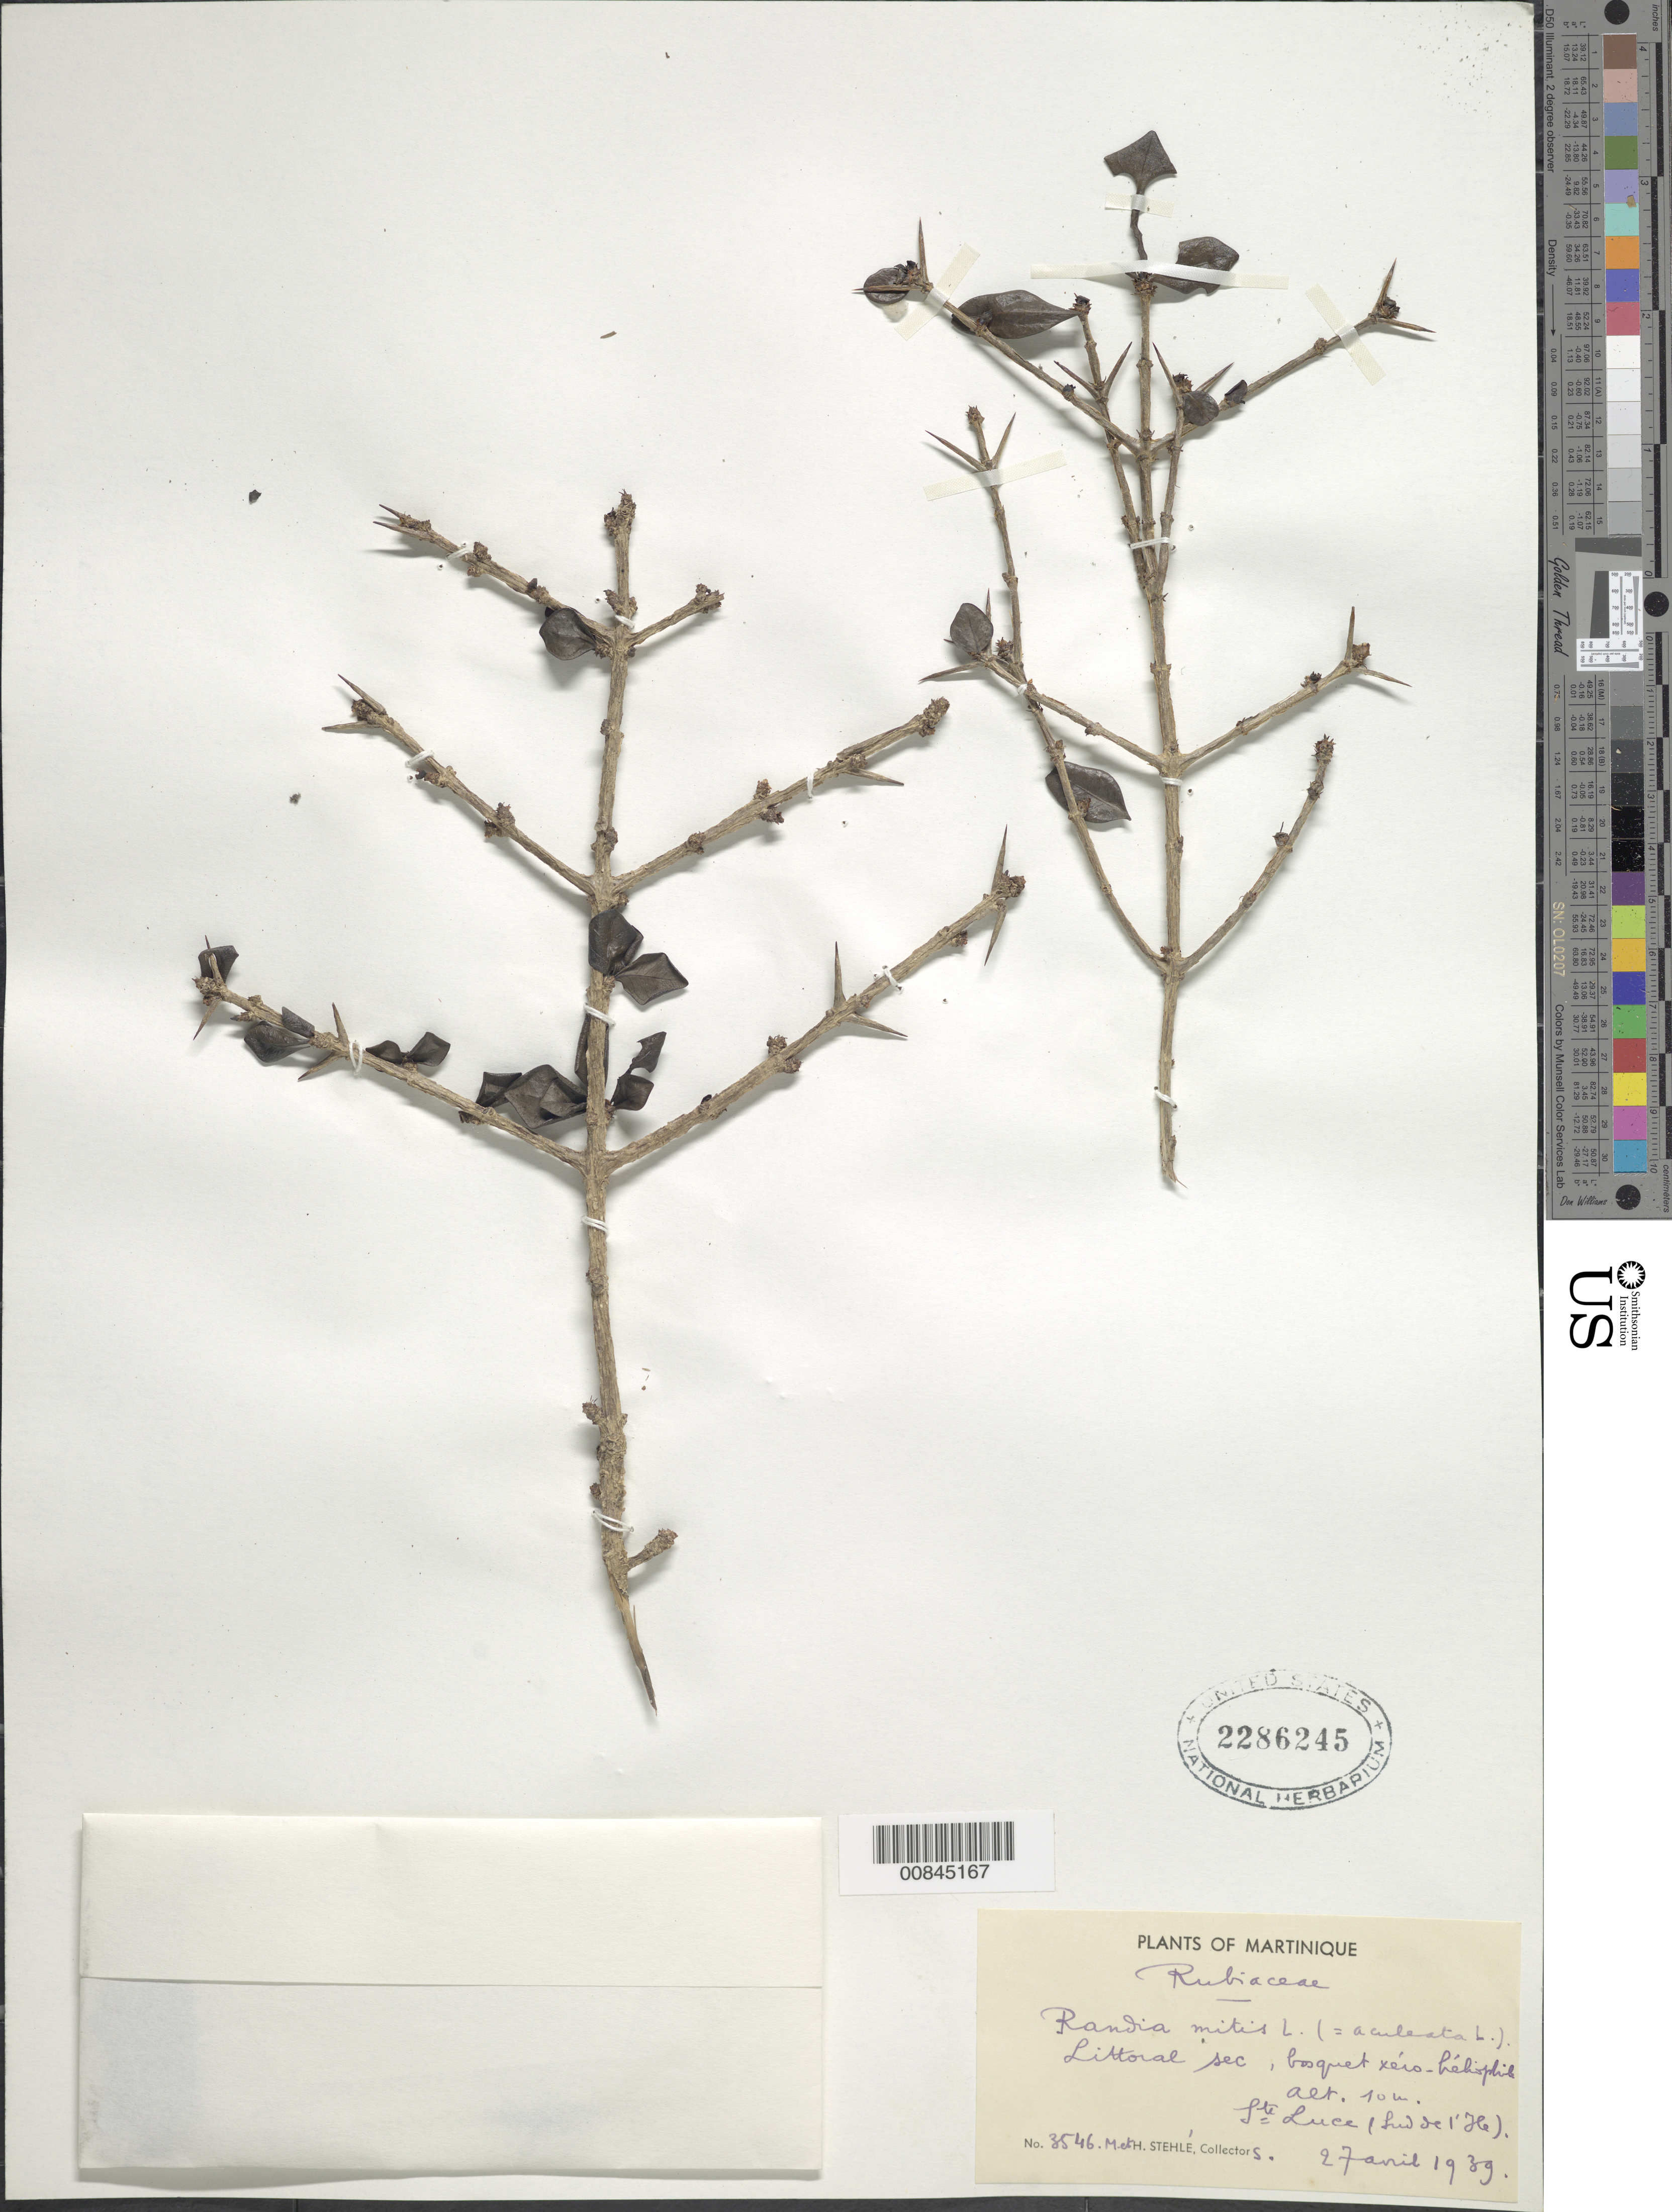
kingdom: Plantae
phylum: Tracheophyta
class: Magnoliopsida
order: Gentianales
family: Rubiaceae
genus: Randia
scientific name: Randia aculeata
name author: L.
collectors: M. Stehlé & H. Stehlé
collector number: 3546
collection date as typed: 27 Apr 1939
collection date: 1939-04-27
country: Martinique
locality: Ste. Luce (Sud de l'Ile)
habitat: Littoral sec, bosquet xéro-héliophile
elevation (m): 10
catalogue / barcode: US 2286245